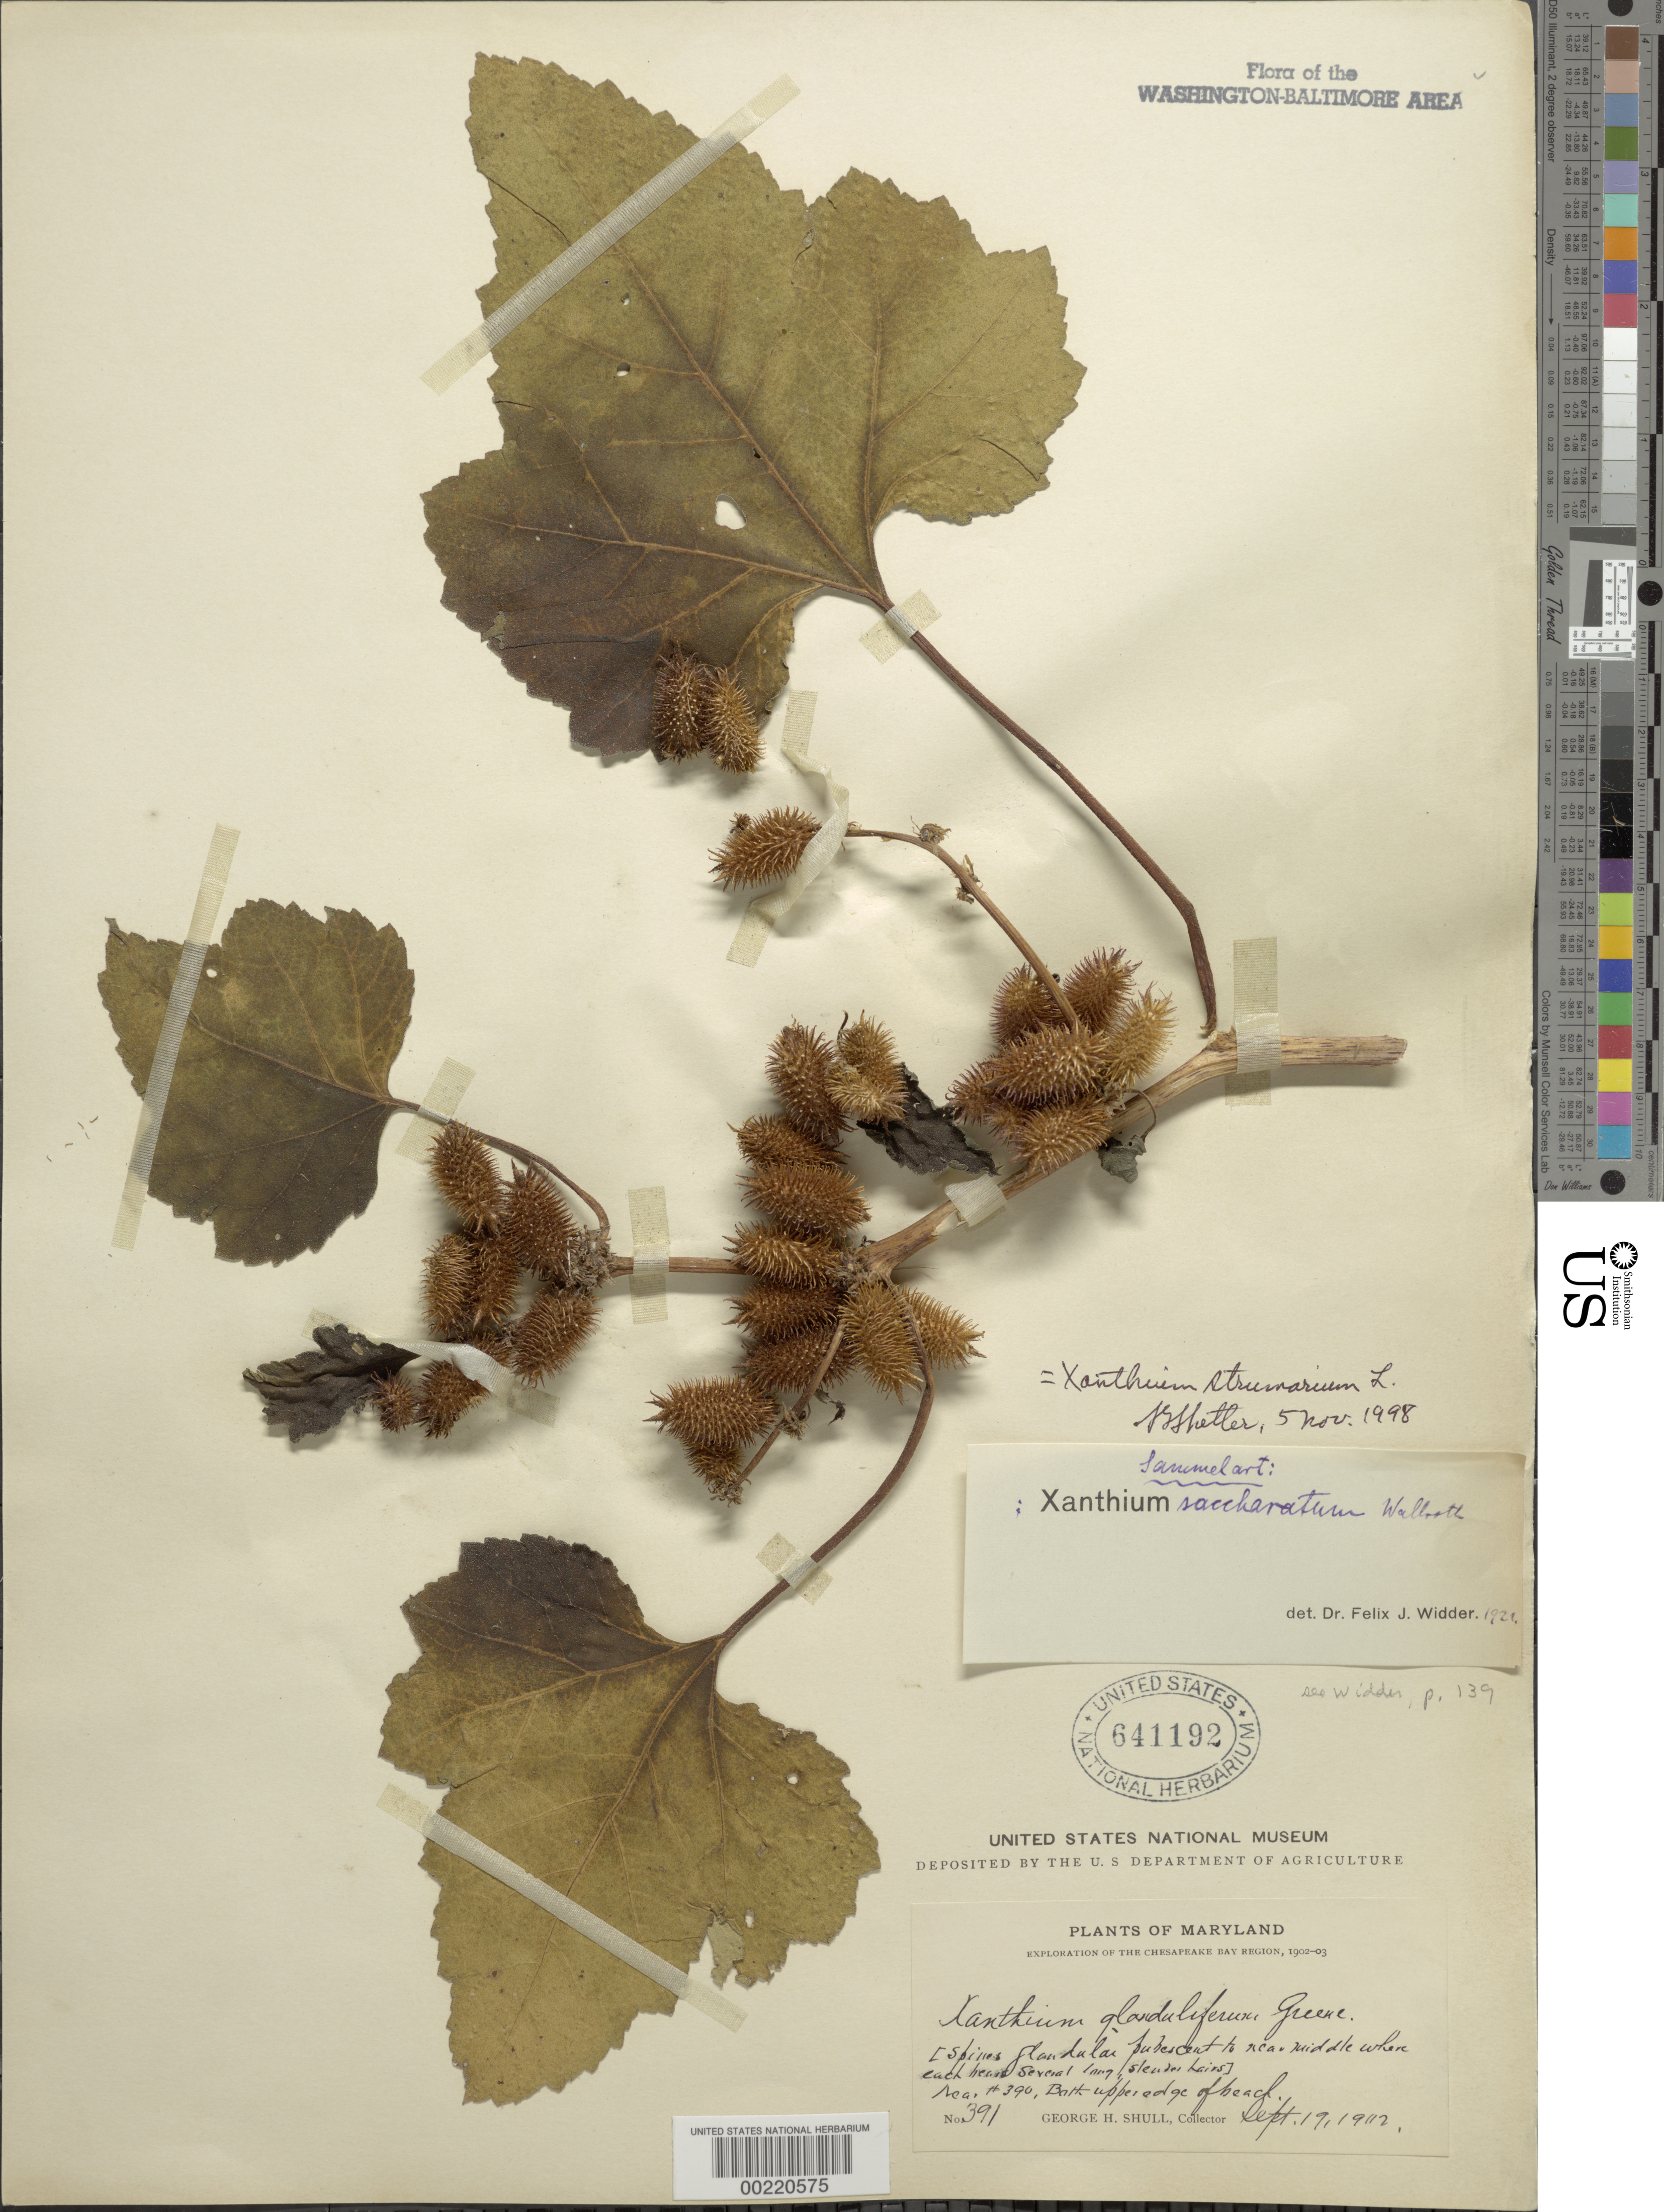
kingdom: Plantae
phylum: Tracheophyta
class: Magnoliopsida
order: Asterales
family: Asteraceae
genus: Xanthium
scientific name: Xanthium strumarium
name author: L.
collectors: G. H. Shull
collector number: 3910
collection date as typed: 19 Sep 1902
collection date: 1902-09-19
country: United States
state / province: Maryland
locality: Chesapeake Bay Region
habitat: Beach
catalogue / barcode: US 641192